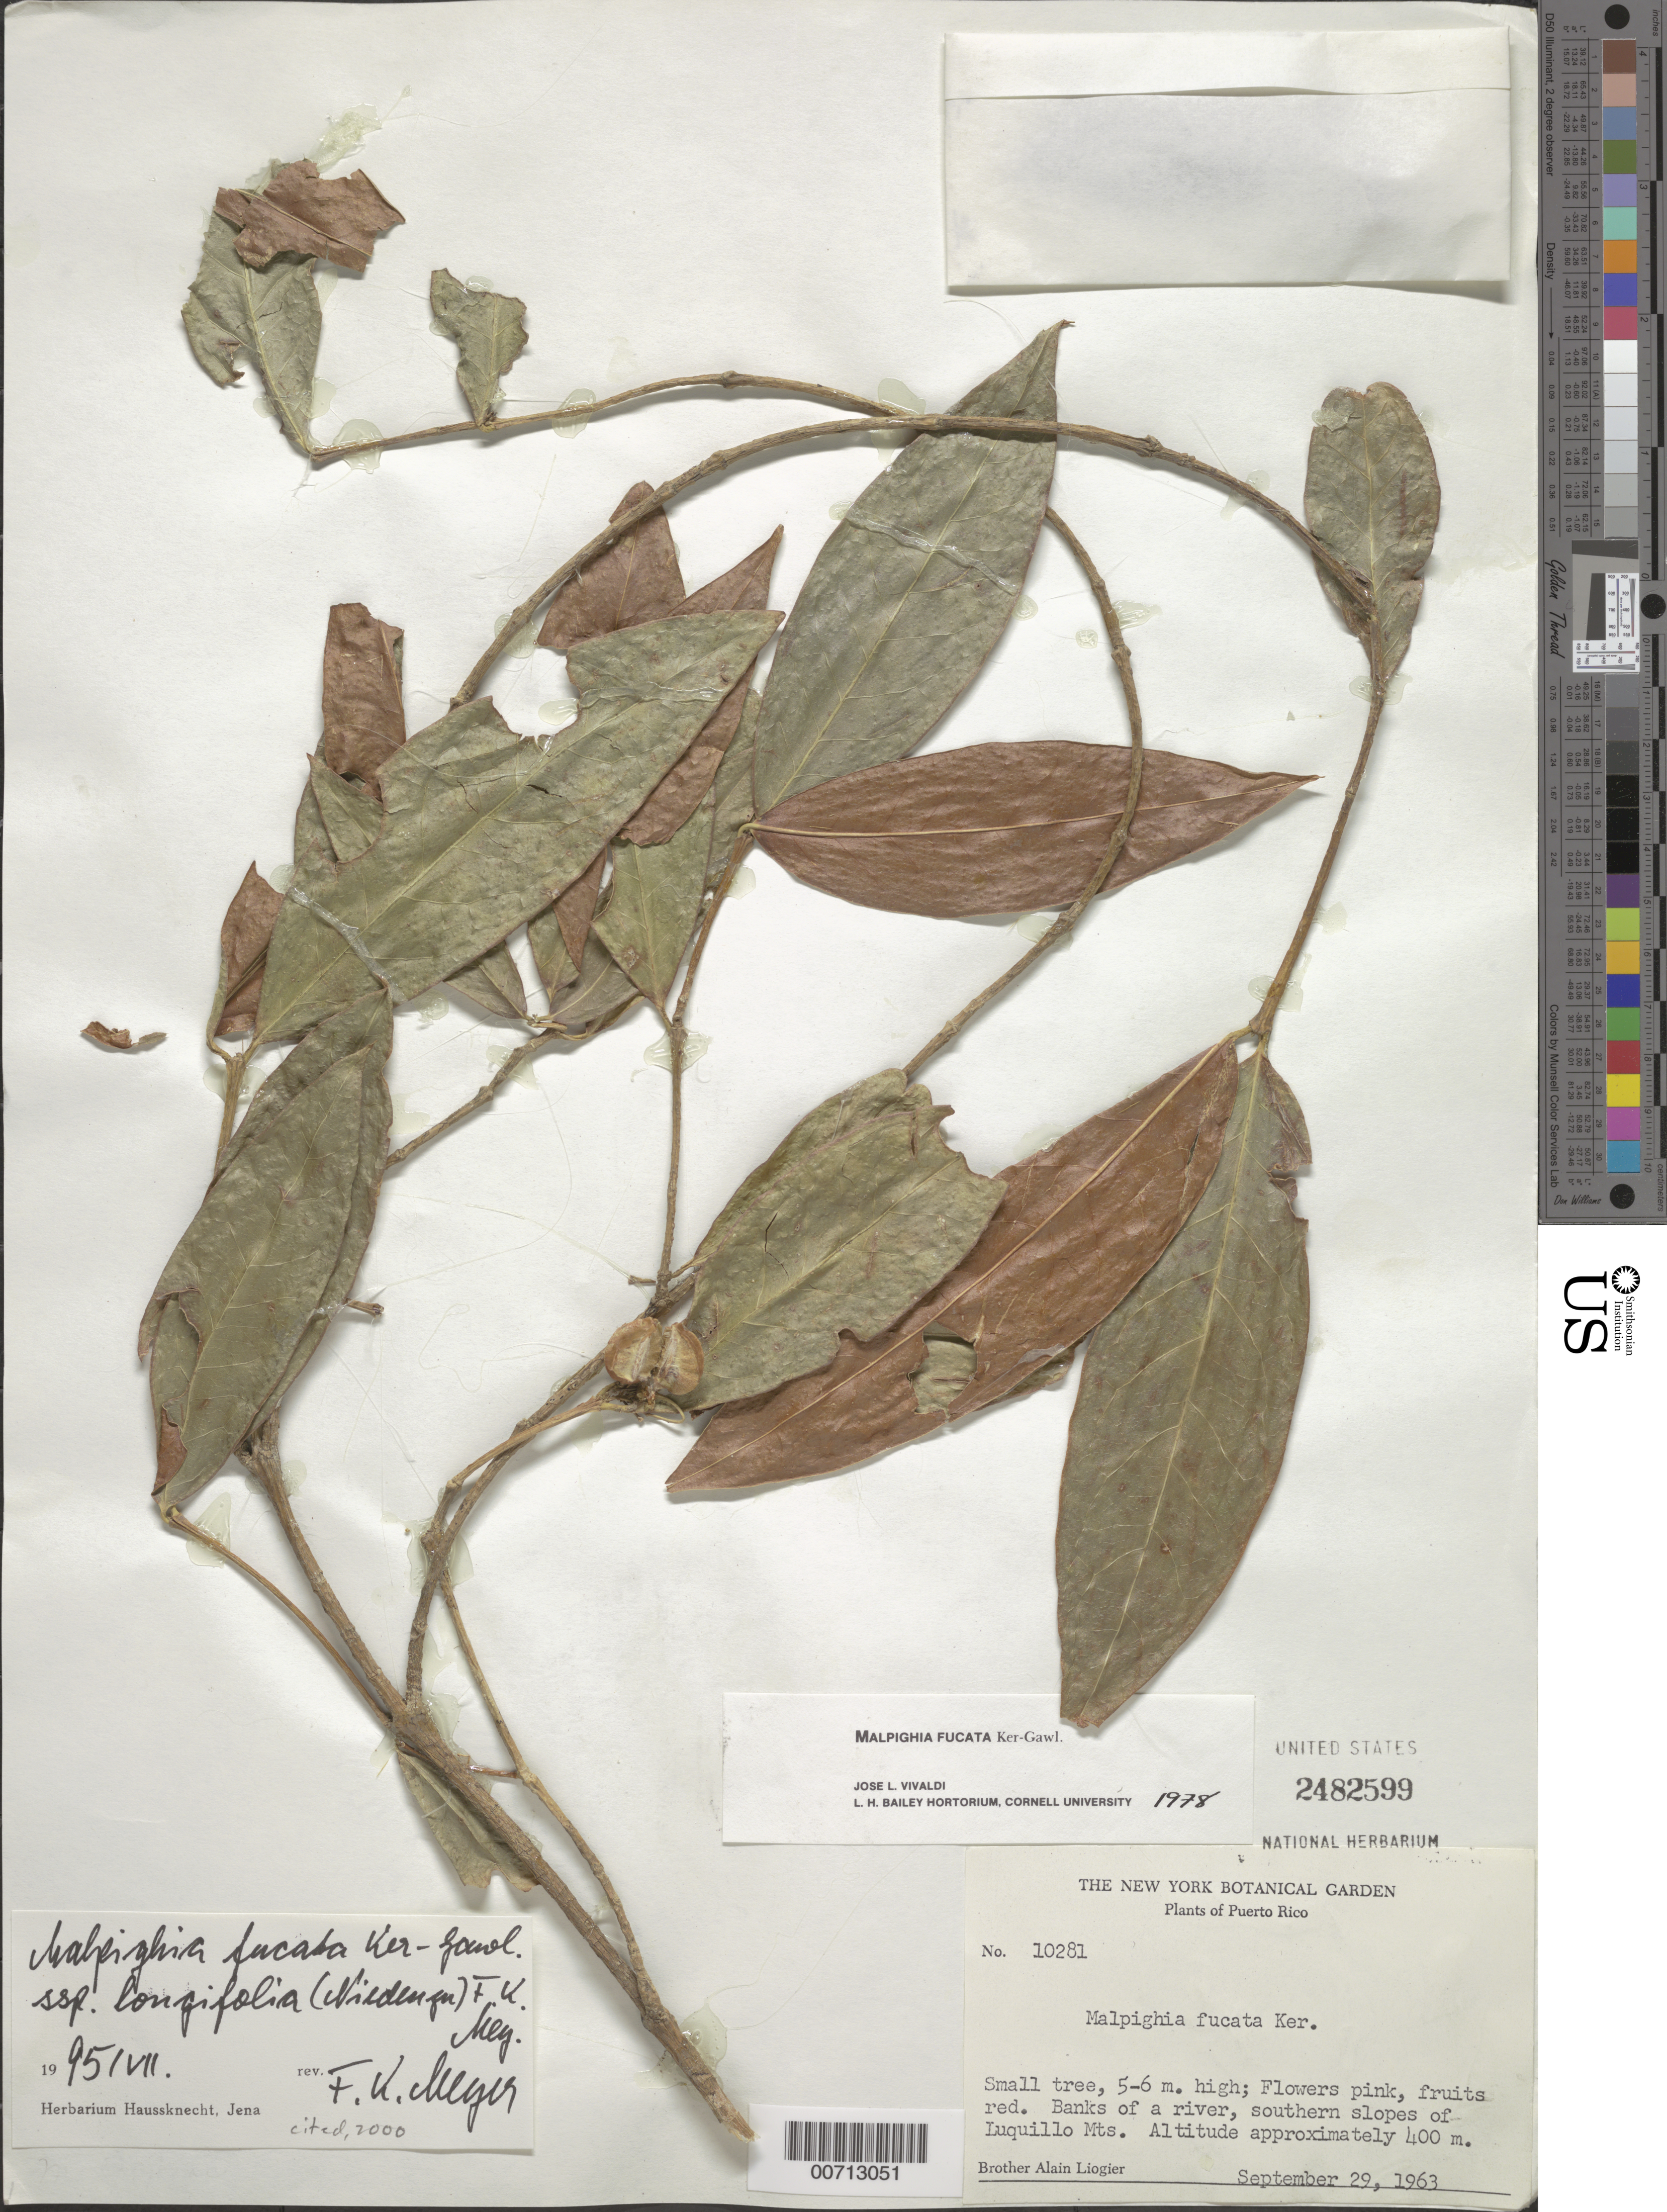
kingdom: Plantae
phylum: Tracheophyta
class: Magnoliopsida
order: Malpighiales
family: Malpighiaceae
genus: Malpighia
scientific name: Malpighia fucata subsp. longifolia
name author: (Nied.) F.K. Mey.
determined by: Meyer, F. K.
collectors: A. H. Liogier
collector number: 10281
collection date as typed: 29 Sep 1963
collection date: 1963-09-29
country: Puerto Rico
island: Greater Antilles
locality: Luquillo Mts.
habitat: Banks of river, southern slopes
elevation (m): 400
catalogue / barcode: US 2482599